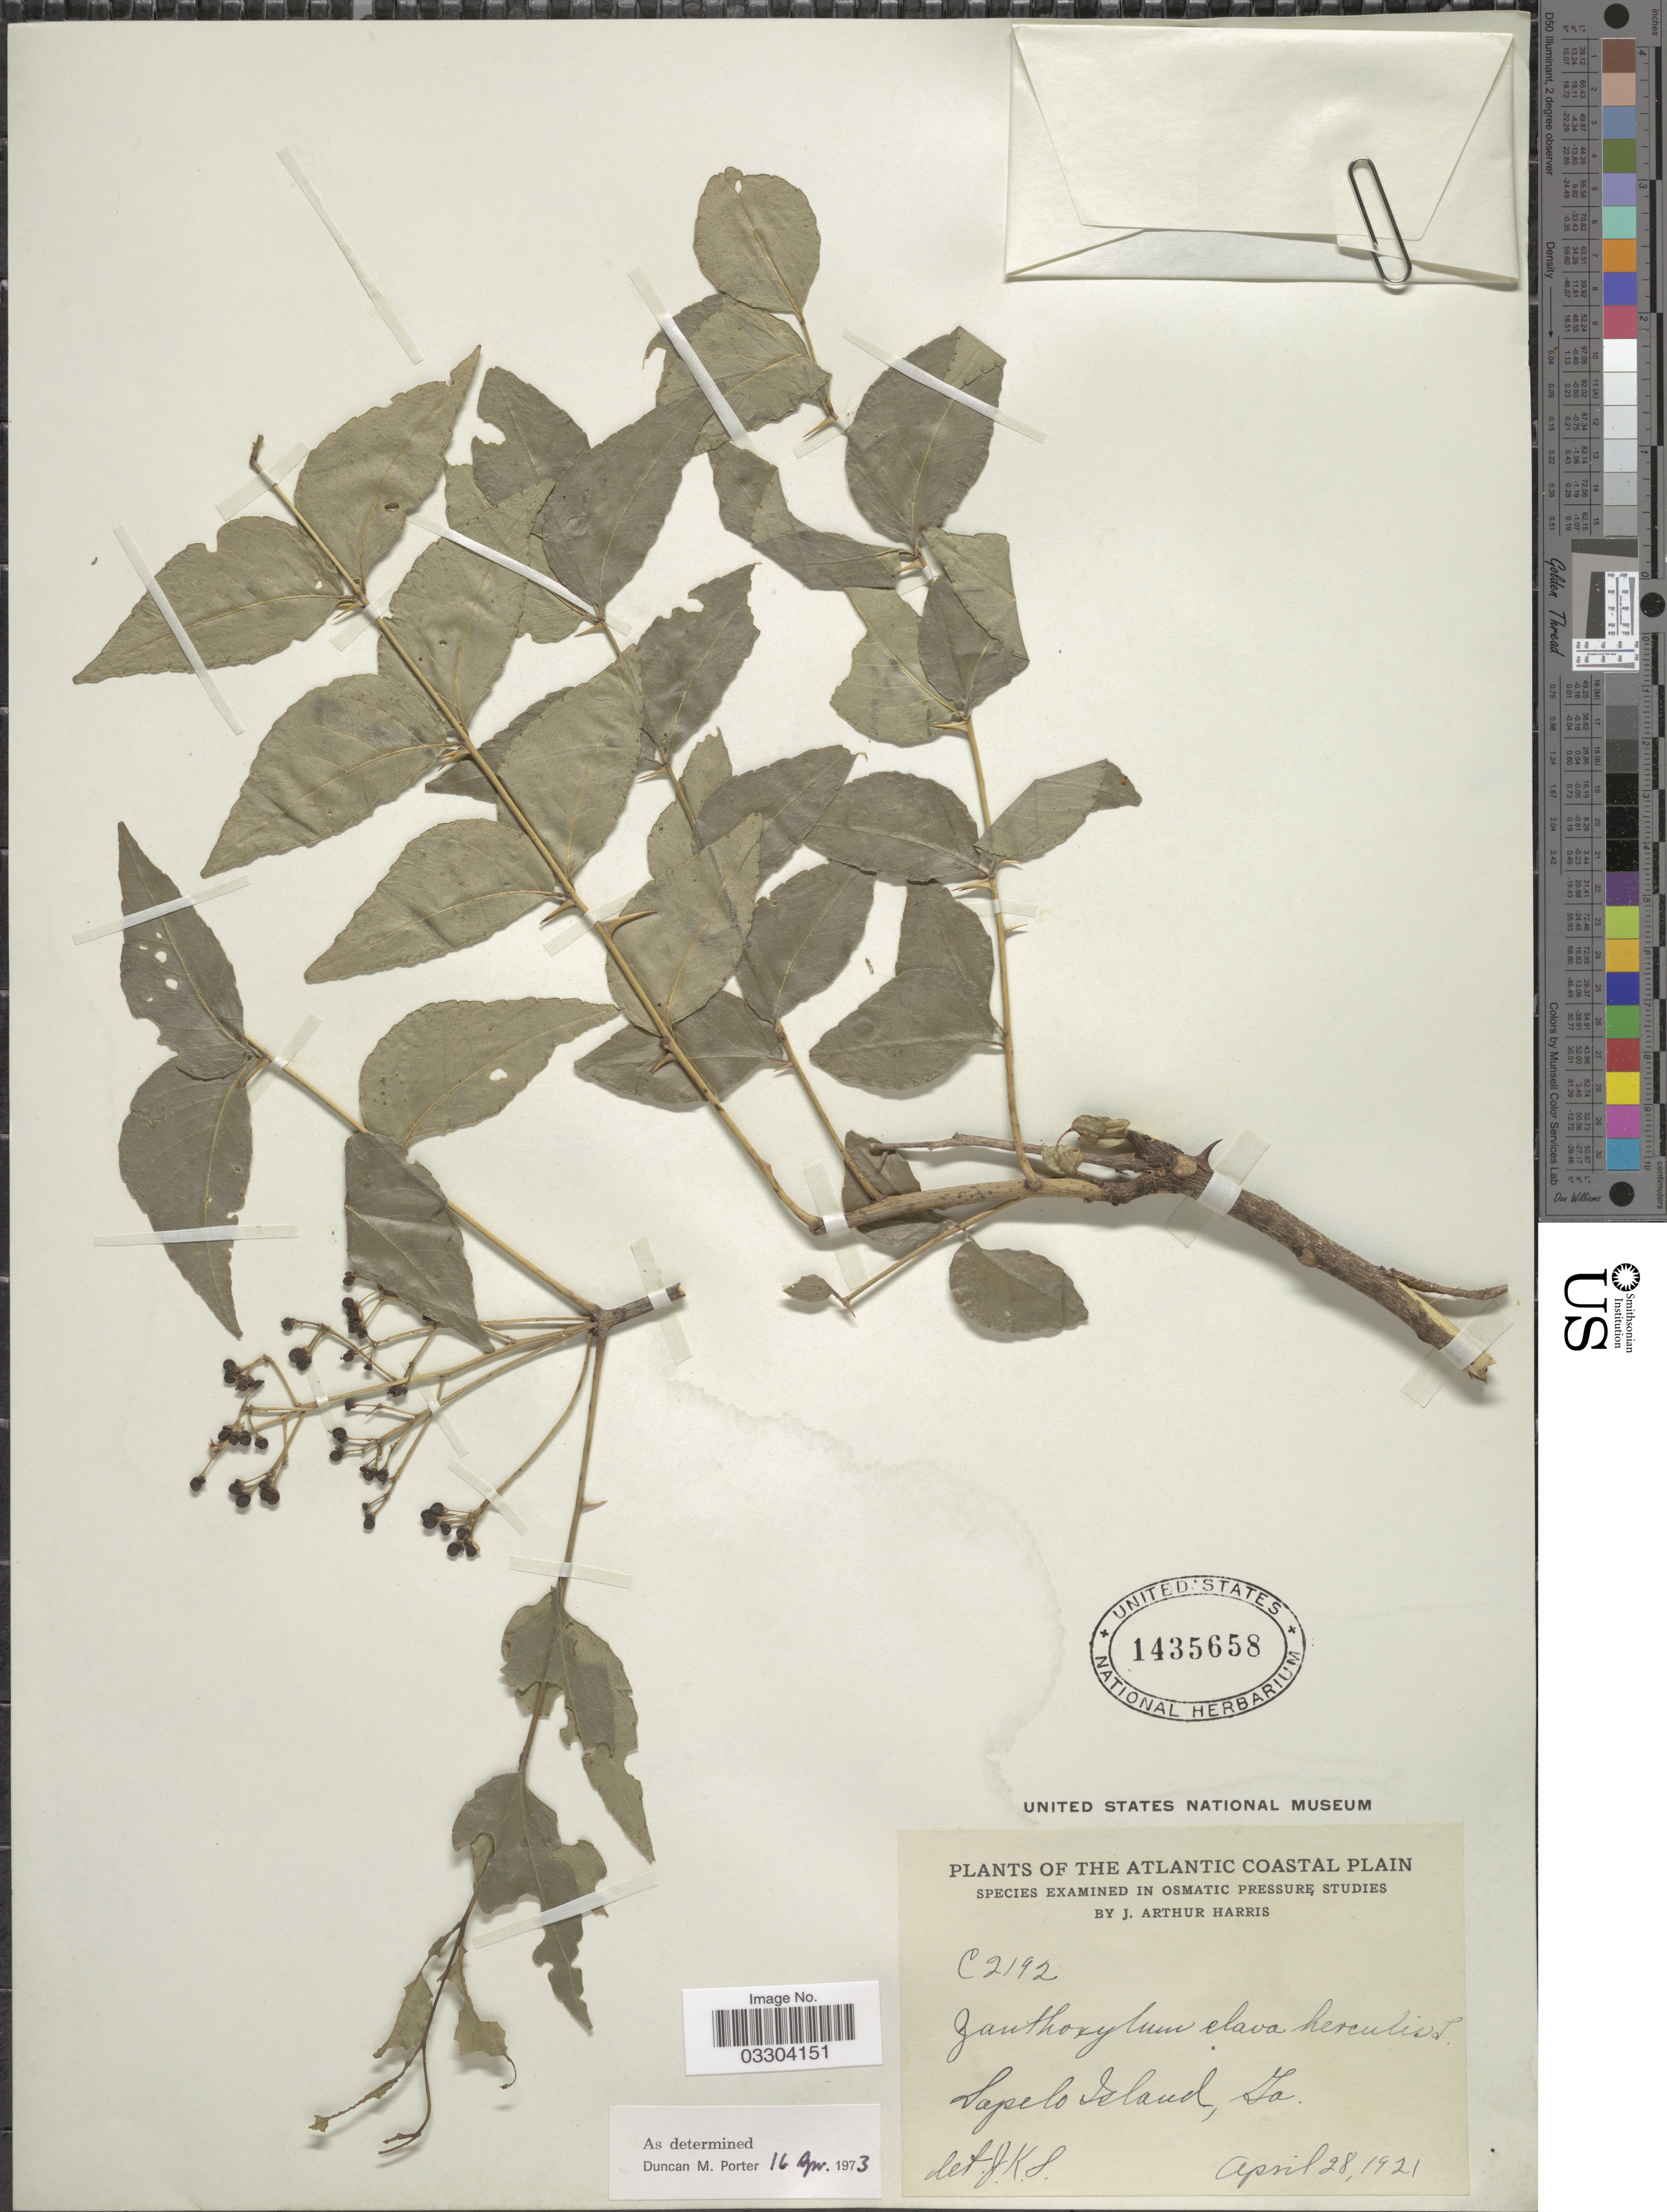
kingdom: Plantae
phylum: Tracheophyta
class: Magnoliopsida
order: Sapindales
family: Rutaceae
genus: Zanthoxylum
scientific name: Zanthoxylum clava-herculis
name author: L.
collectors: J. A. Harris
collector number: C2192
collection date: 1921-04-28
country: United States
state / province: Georgia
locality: The Atlantic Coastal Plain, Sapelo Island.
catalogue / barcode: US 135658